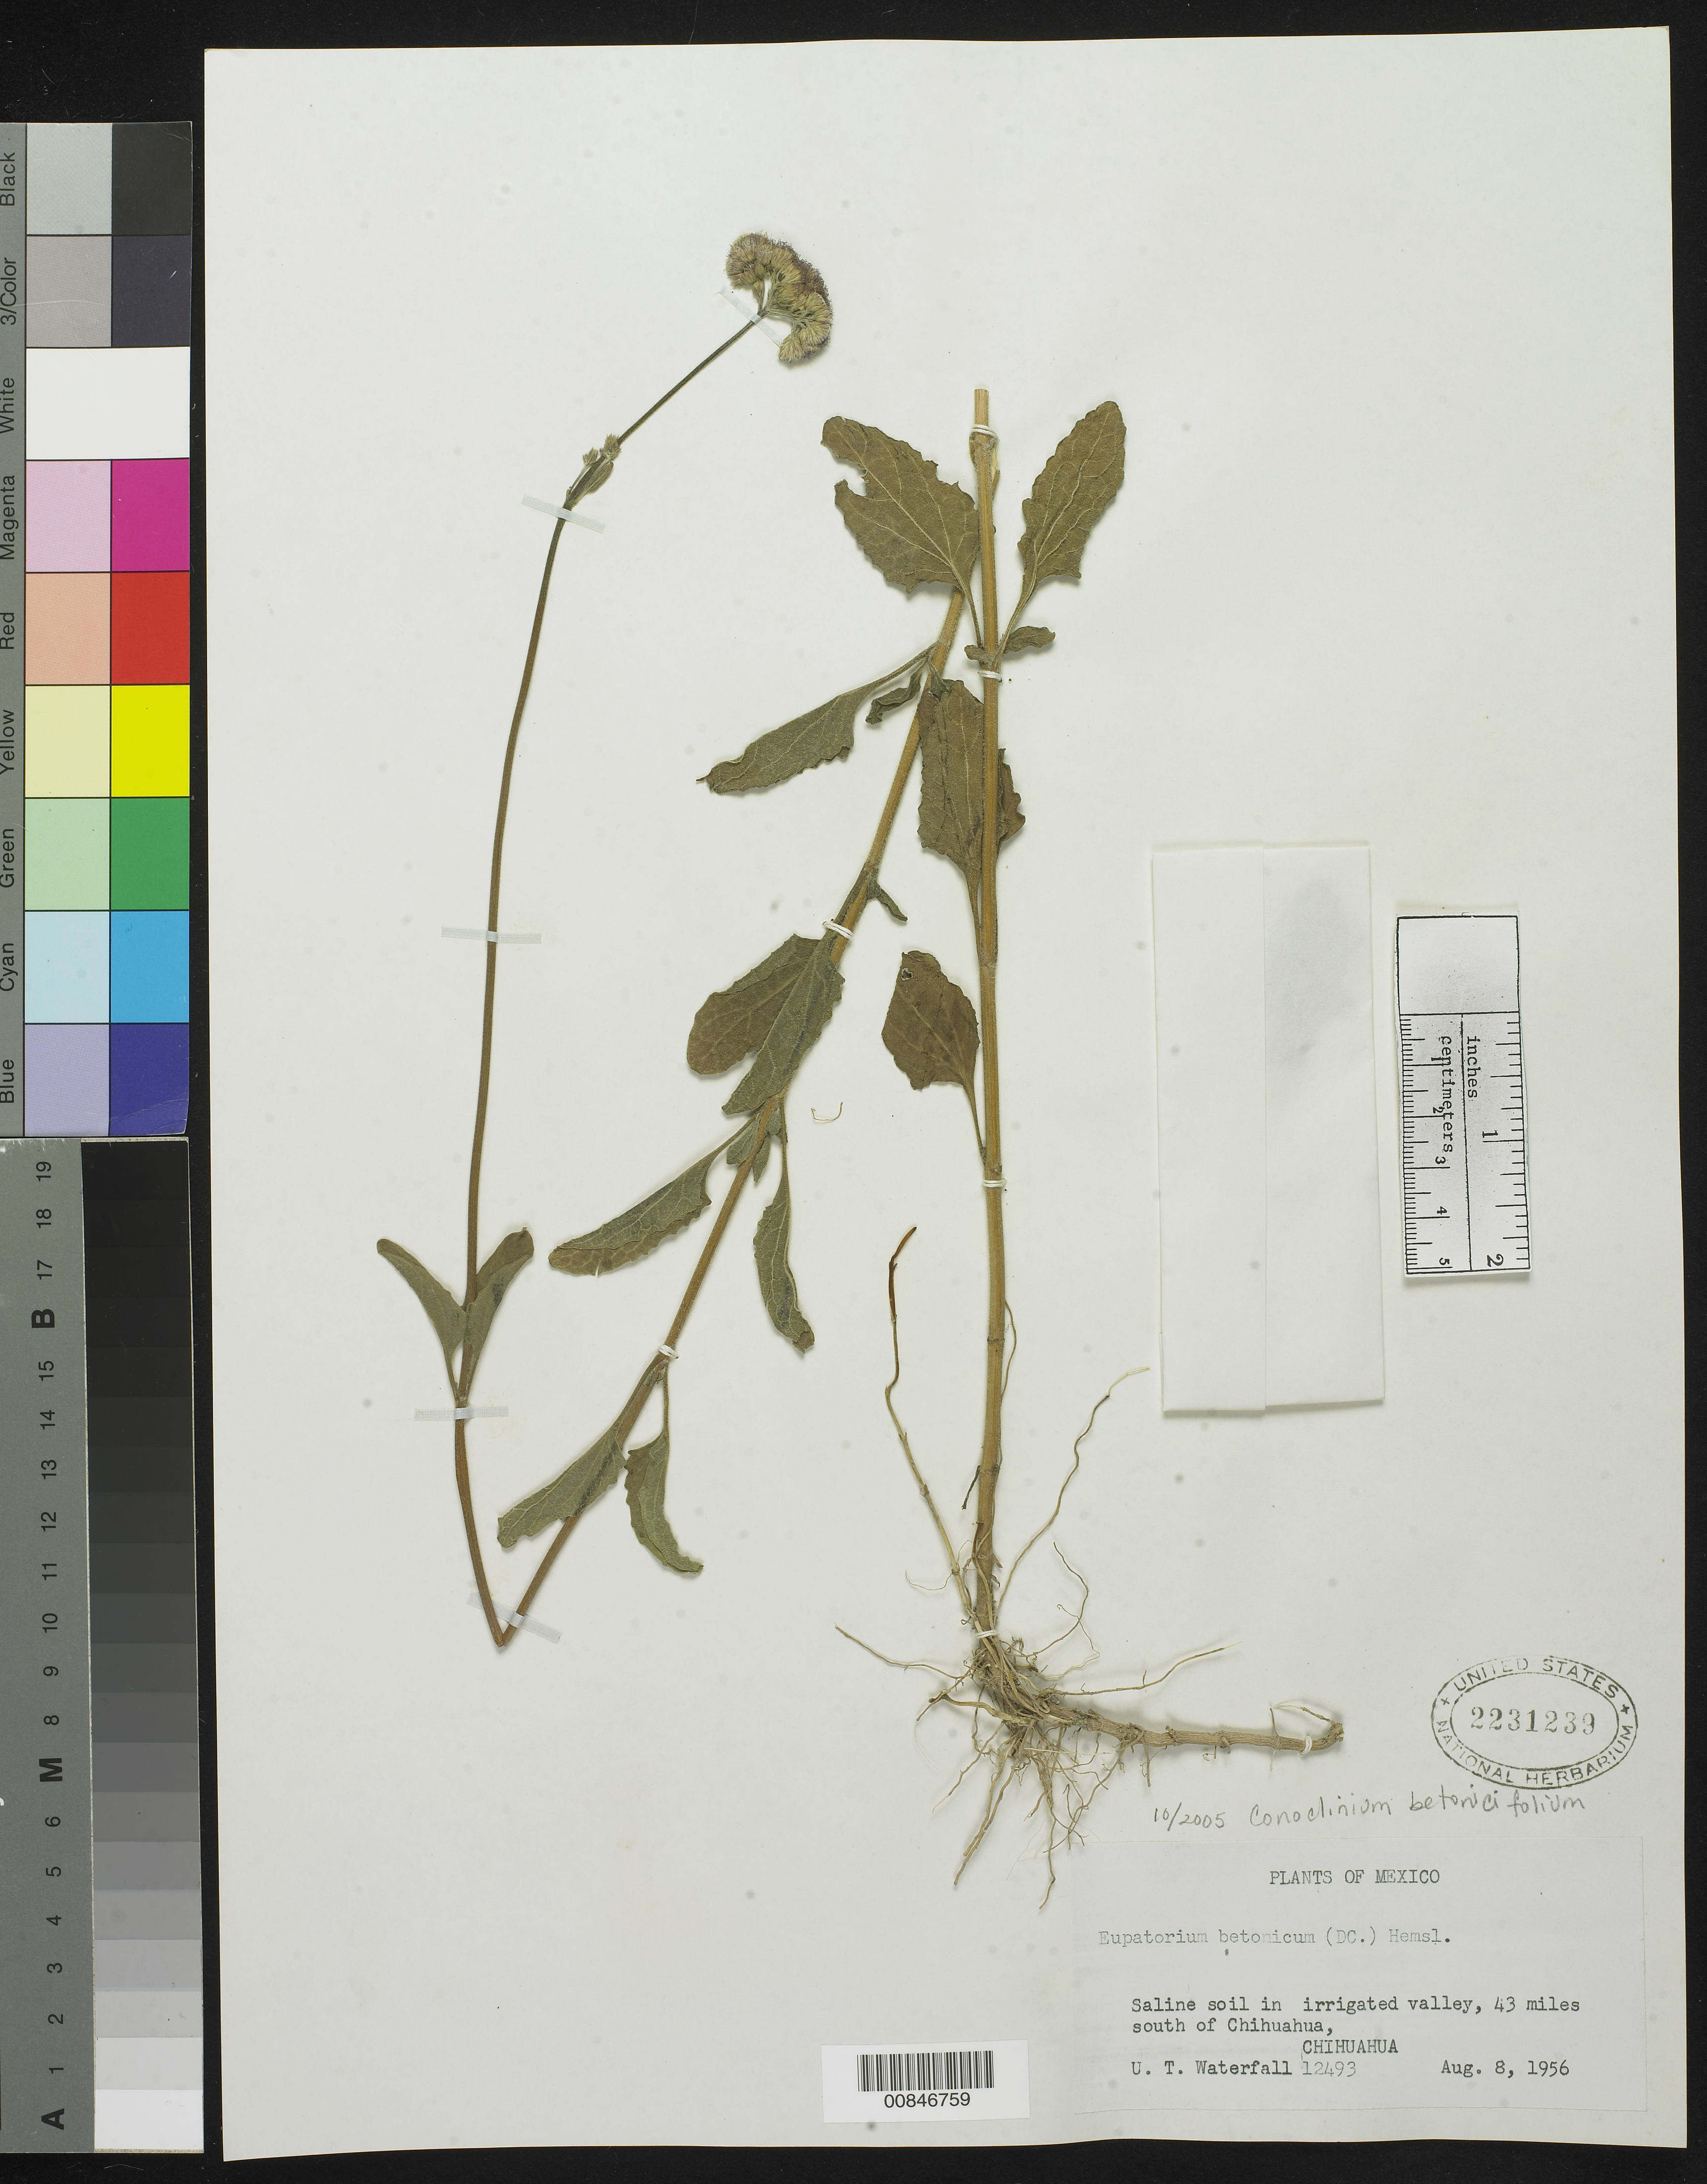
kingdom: Plantae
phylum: Tracheophyta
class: Magnoliopsida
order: Asterales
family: Asteraceae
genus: Conoclinium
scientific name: Conoclinium betonicifolium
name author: (Mill.) R.M. King & H. Rob.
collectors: U. T. Waterfall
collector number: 12493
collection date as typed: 08 Aug 1956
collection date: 1956-08-08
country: Mexico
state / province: Chihuahua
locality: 43 miles south of Chihuahua.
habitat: Saline soil in irrigated valley.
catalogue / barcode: US 2231239